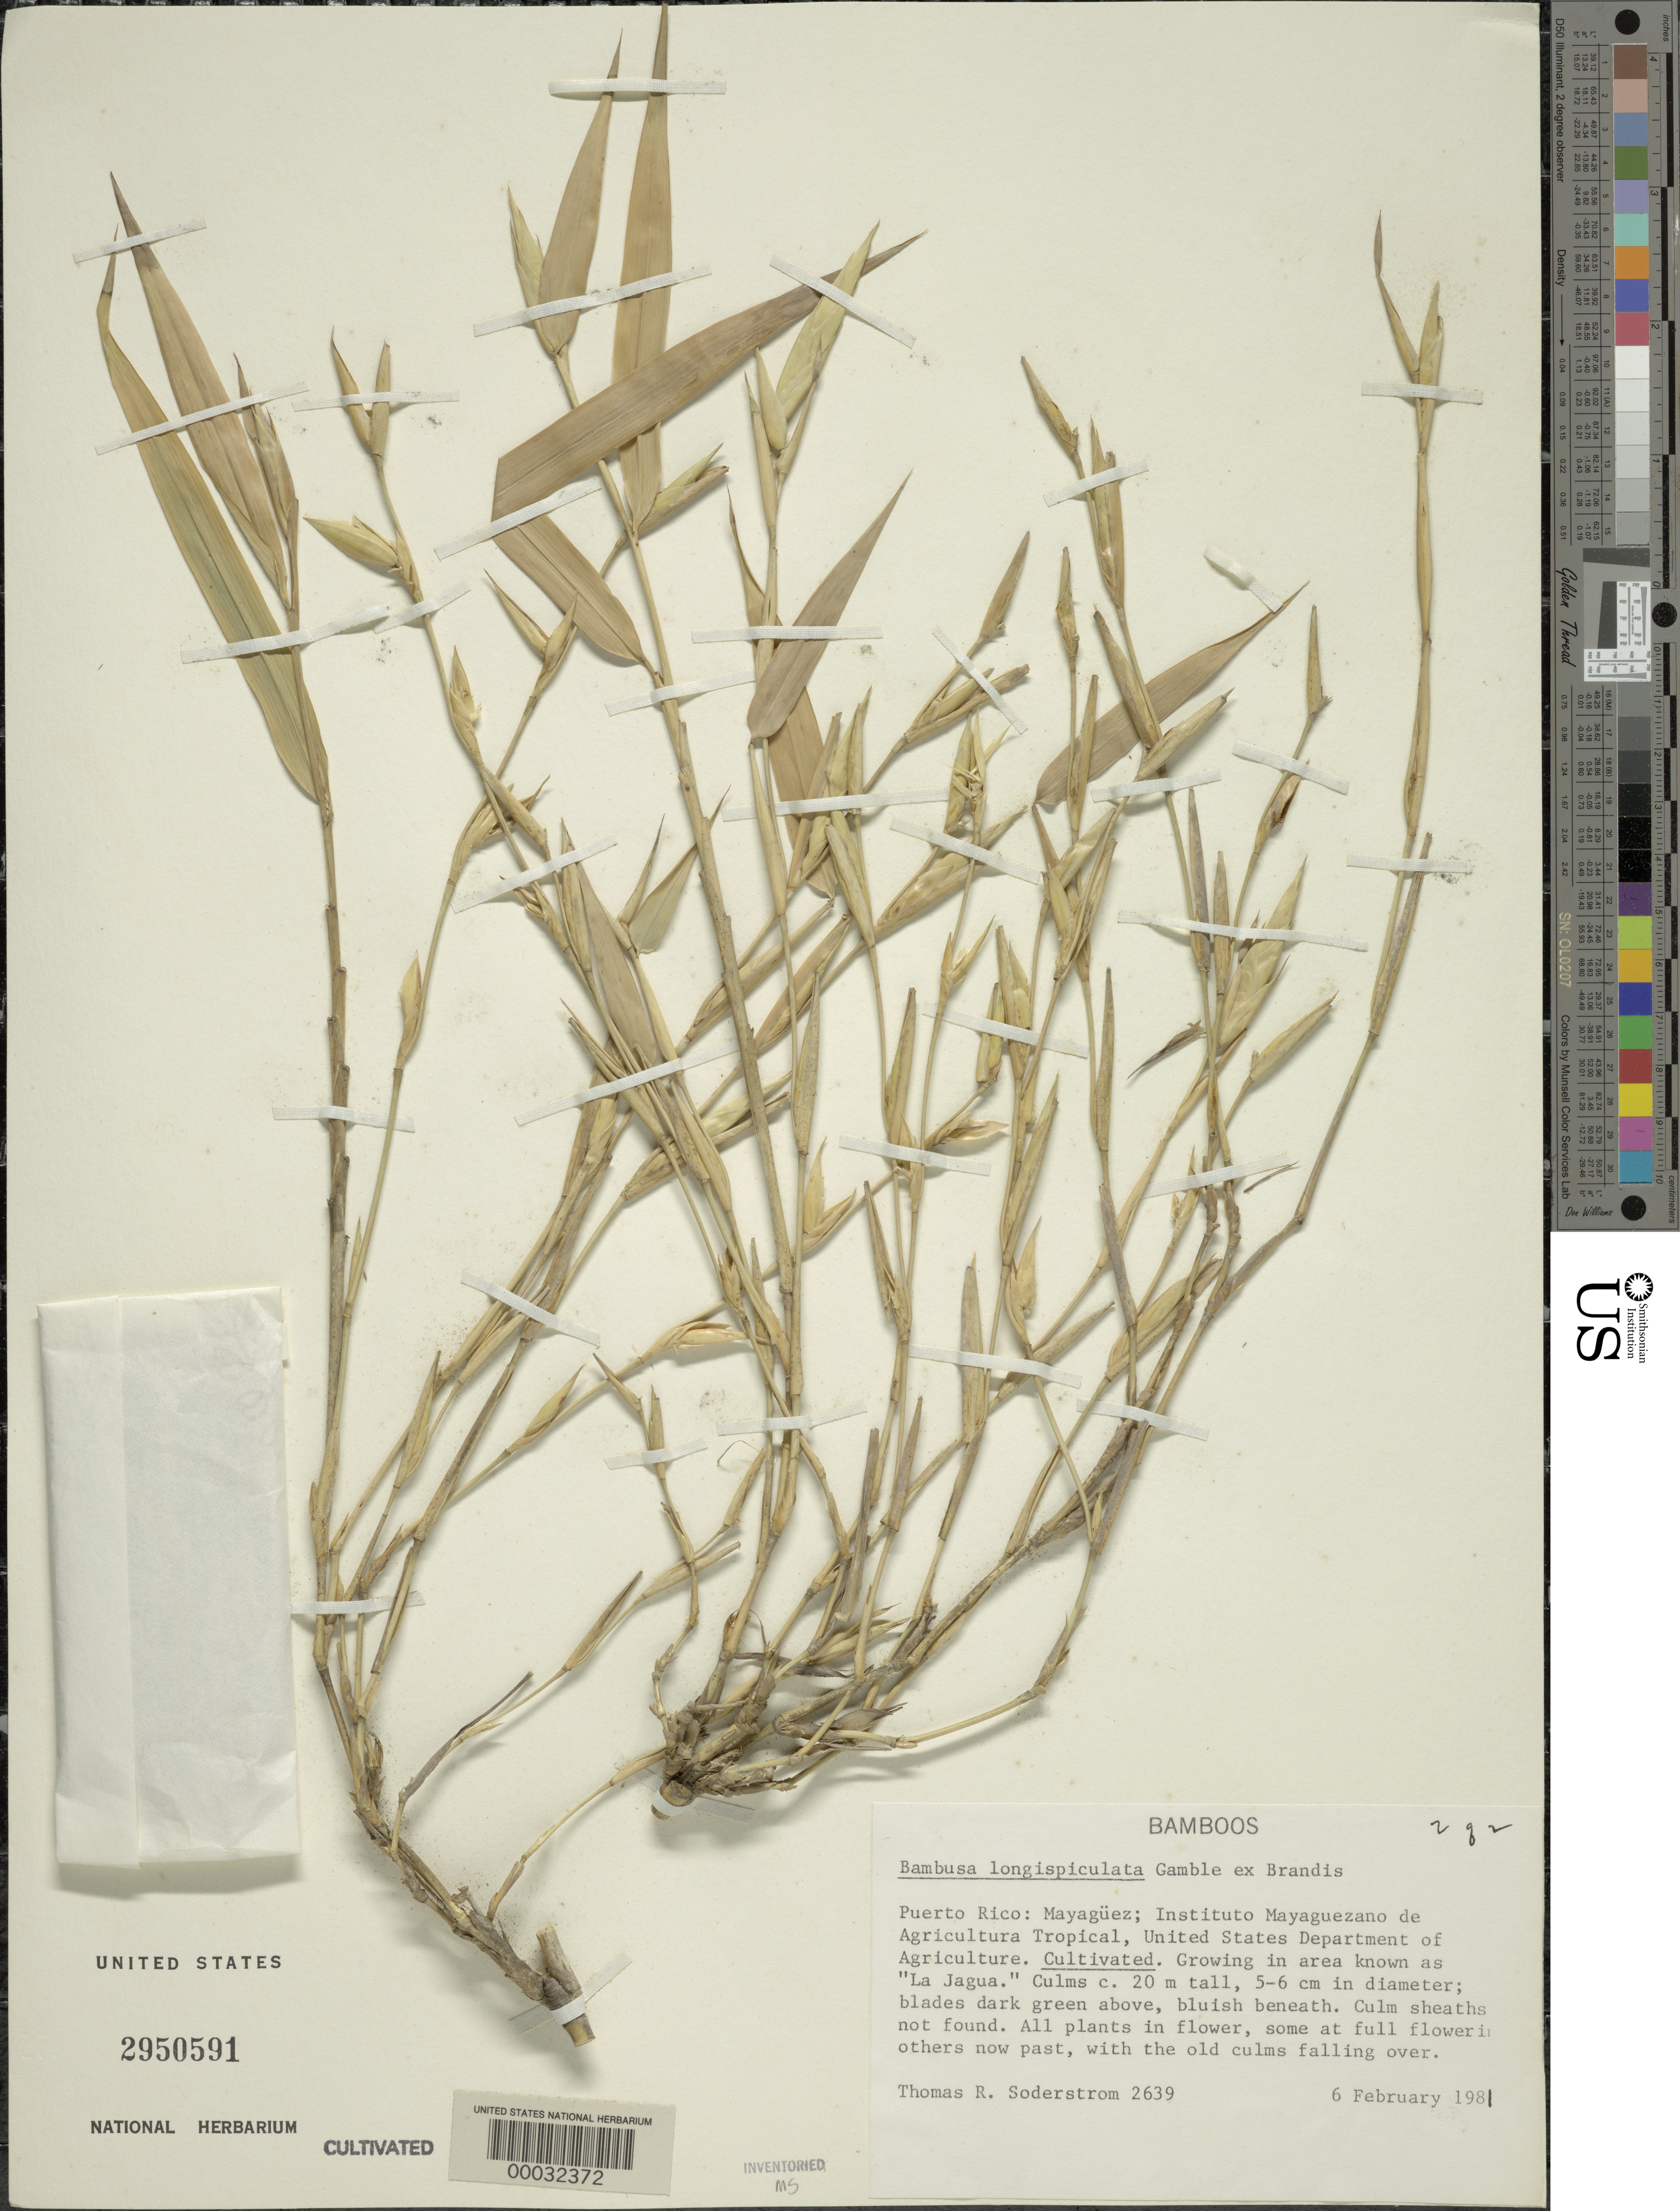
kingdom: Plantae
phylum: Tracheophyta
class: Liliopsida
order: Poales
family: Poaceae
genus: Bambusa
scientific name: Bambusa longispiculata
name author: Gamble ex Brandis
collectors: T. R. Soderstrom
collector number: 2639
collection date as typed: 06 Feb 1981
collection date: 1981-02-06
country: Puerto Rico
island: Greater Antilles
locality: Federal experimental station-mayaguez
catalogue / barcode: US 2950591